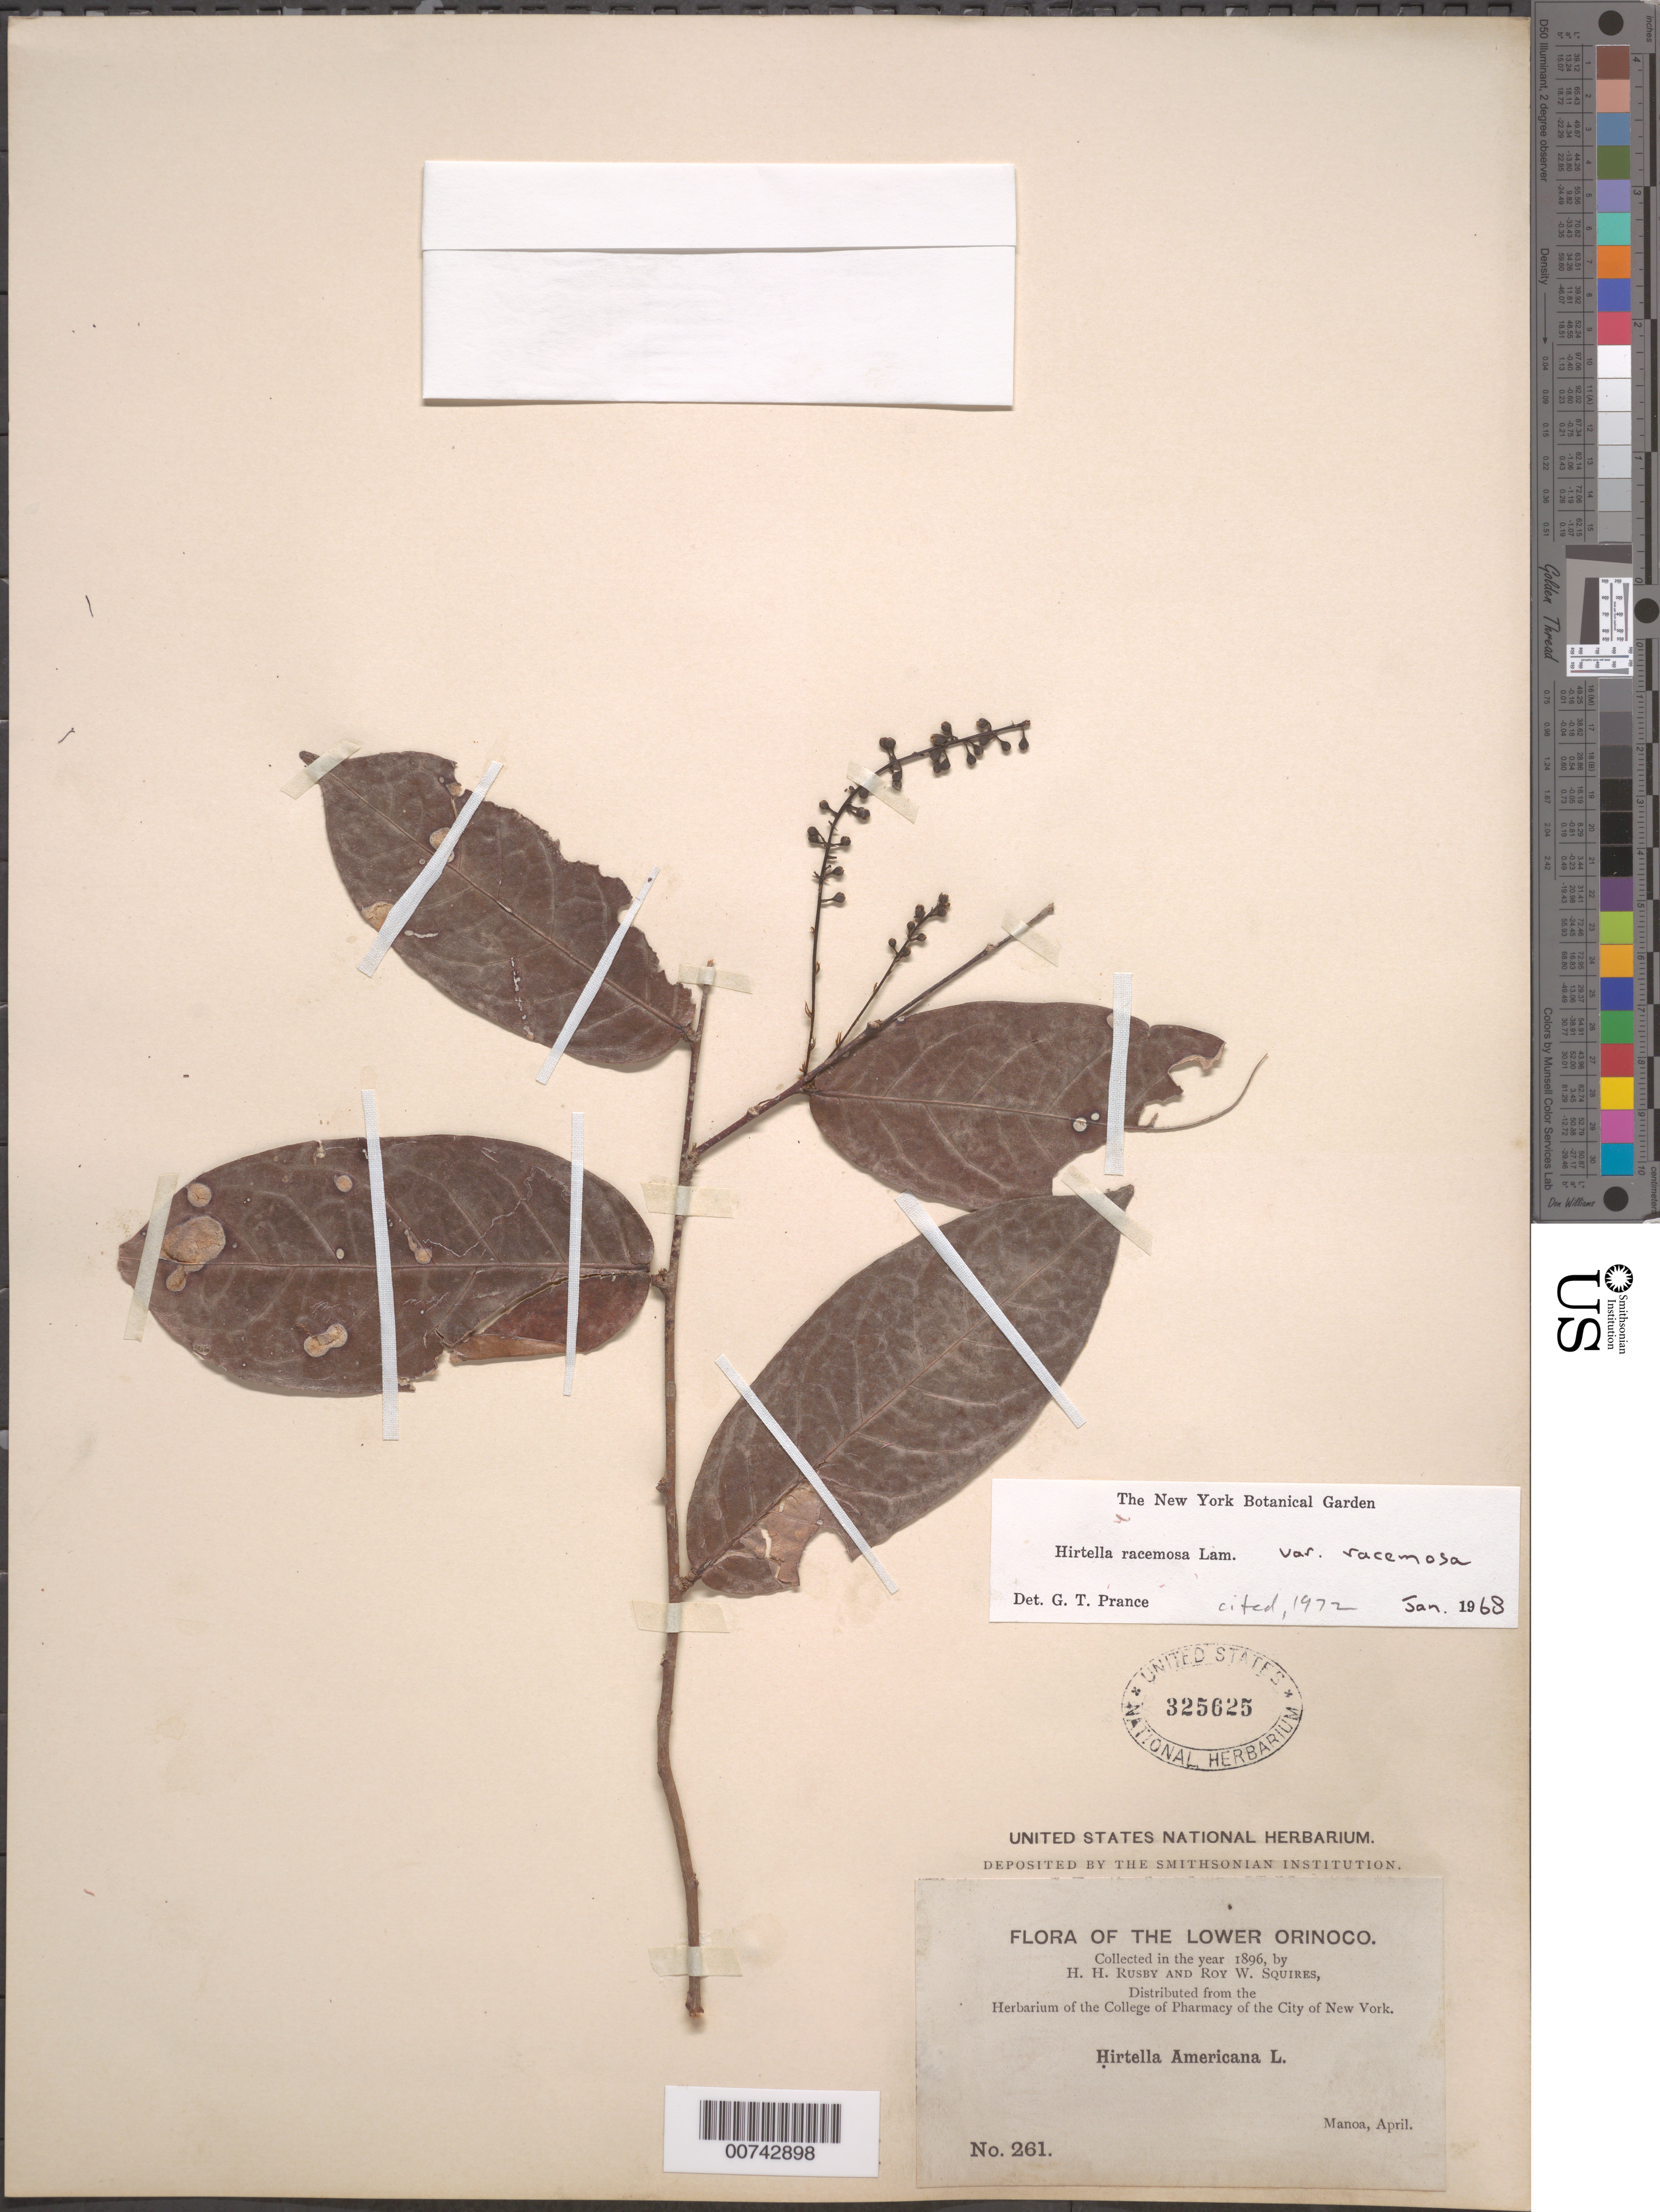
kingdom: Plantae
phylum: Tracheophyta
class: Magnoliopsida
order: Malpighiales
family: Chrysobalanaceae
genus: Hirtella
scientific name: Hirtella racemosa var. racemosa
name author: Lam.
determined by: Prance, G. T.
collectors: H. H. Rusby & R. Squires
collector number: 261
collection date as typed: April 1896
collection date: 1896-04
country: Venezuela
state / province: Delta Amacuro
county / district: Antonio Díaz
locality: Lower Orinoco, Manoa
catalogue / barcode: US 325625